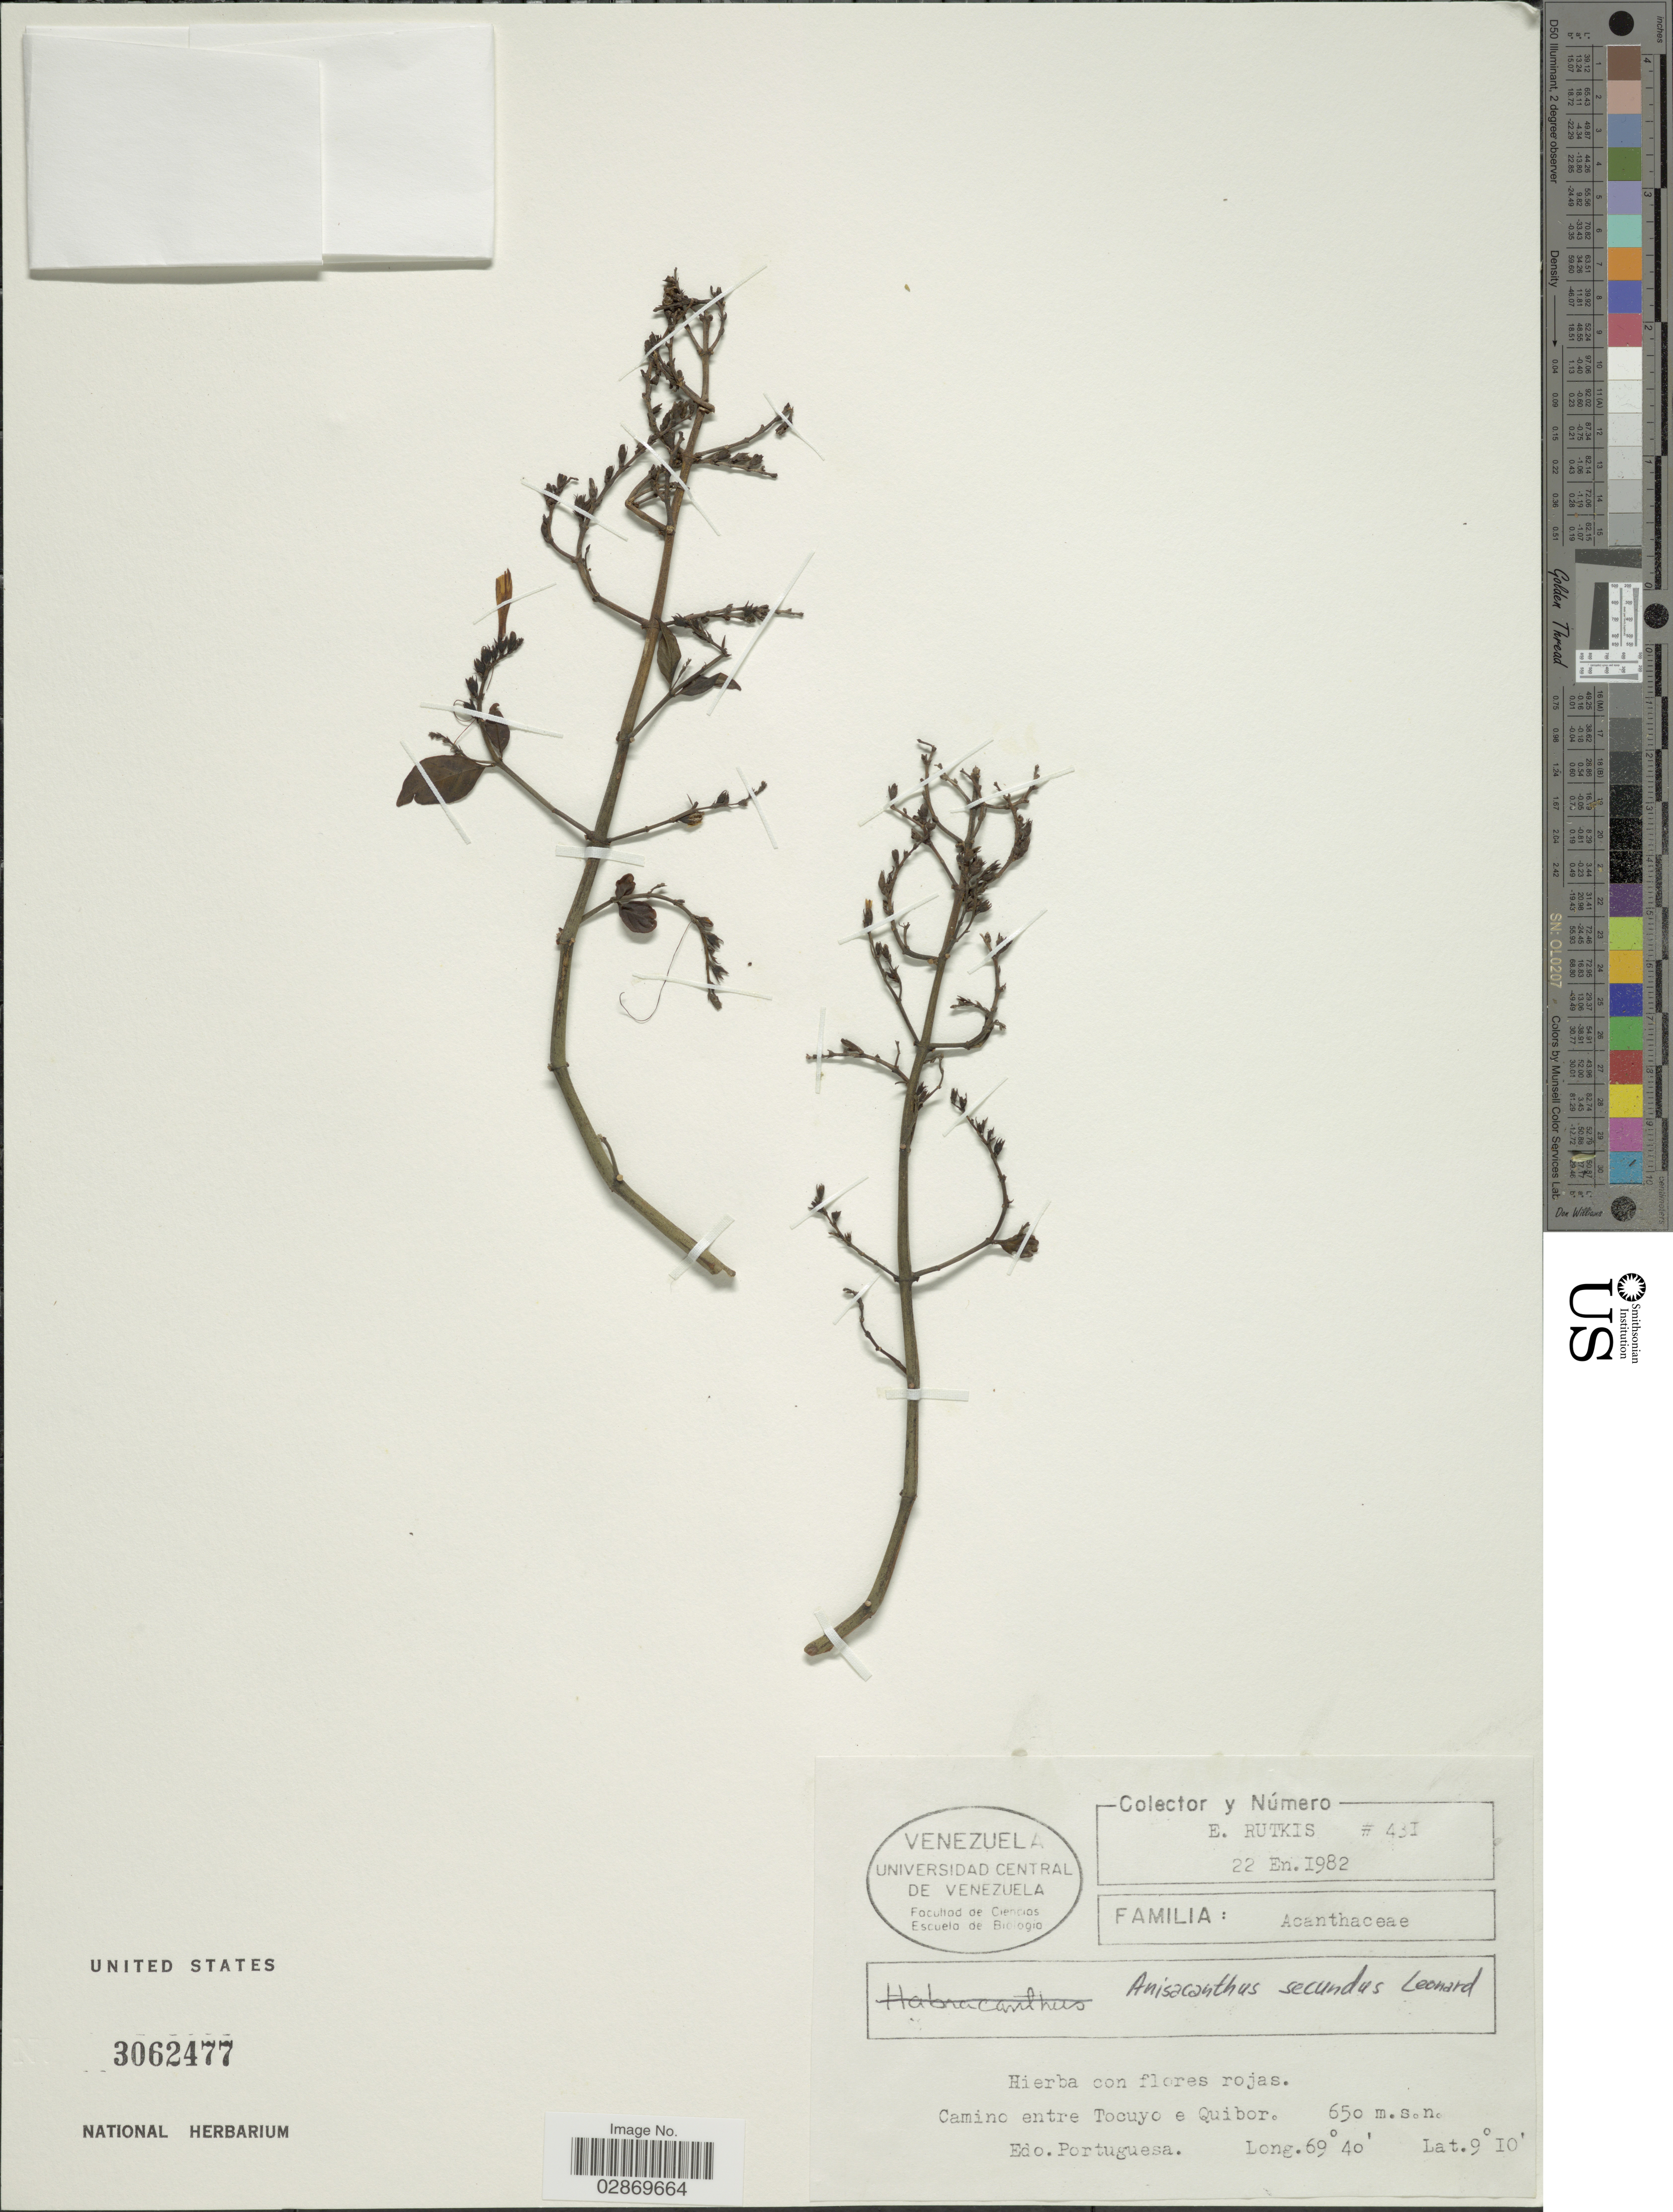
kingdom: Plantae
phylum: Tracheophyta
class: Magnoliopsida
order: Lamiales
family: Acanthaceae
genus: Anisacanthus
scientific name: Anisacanthus secundus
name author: Leonard in A.C. Sm.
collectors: E. Rutkis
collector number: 431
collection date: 1982-01-22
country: Venezuela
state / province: Portuguesa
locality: Camino entre Tocuyo e Quibor.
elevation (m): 650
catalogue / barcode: US 3062477